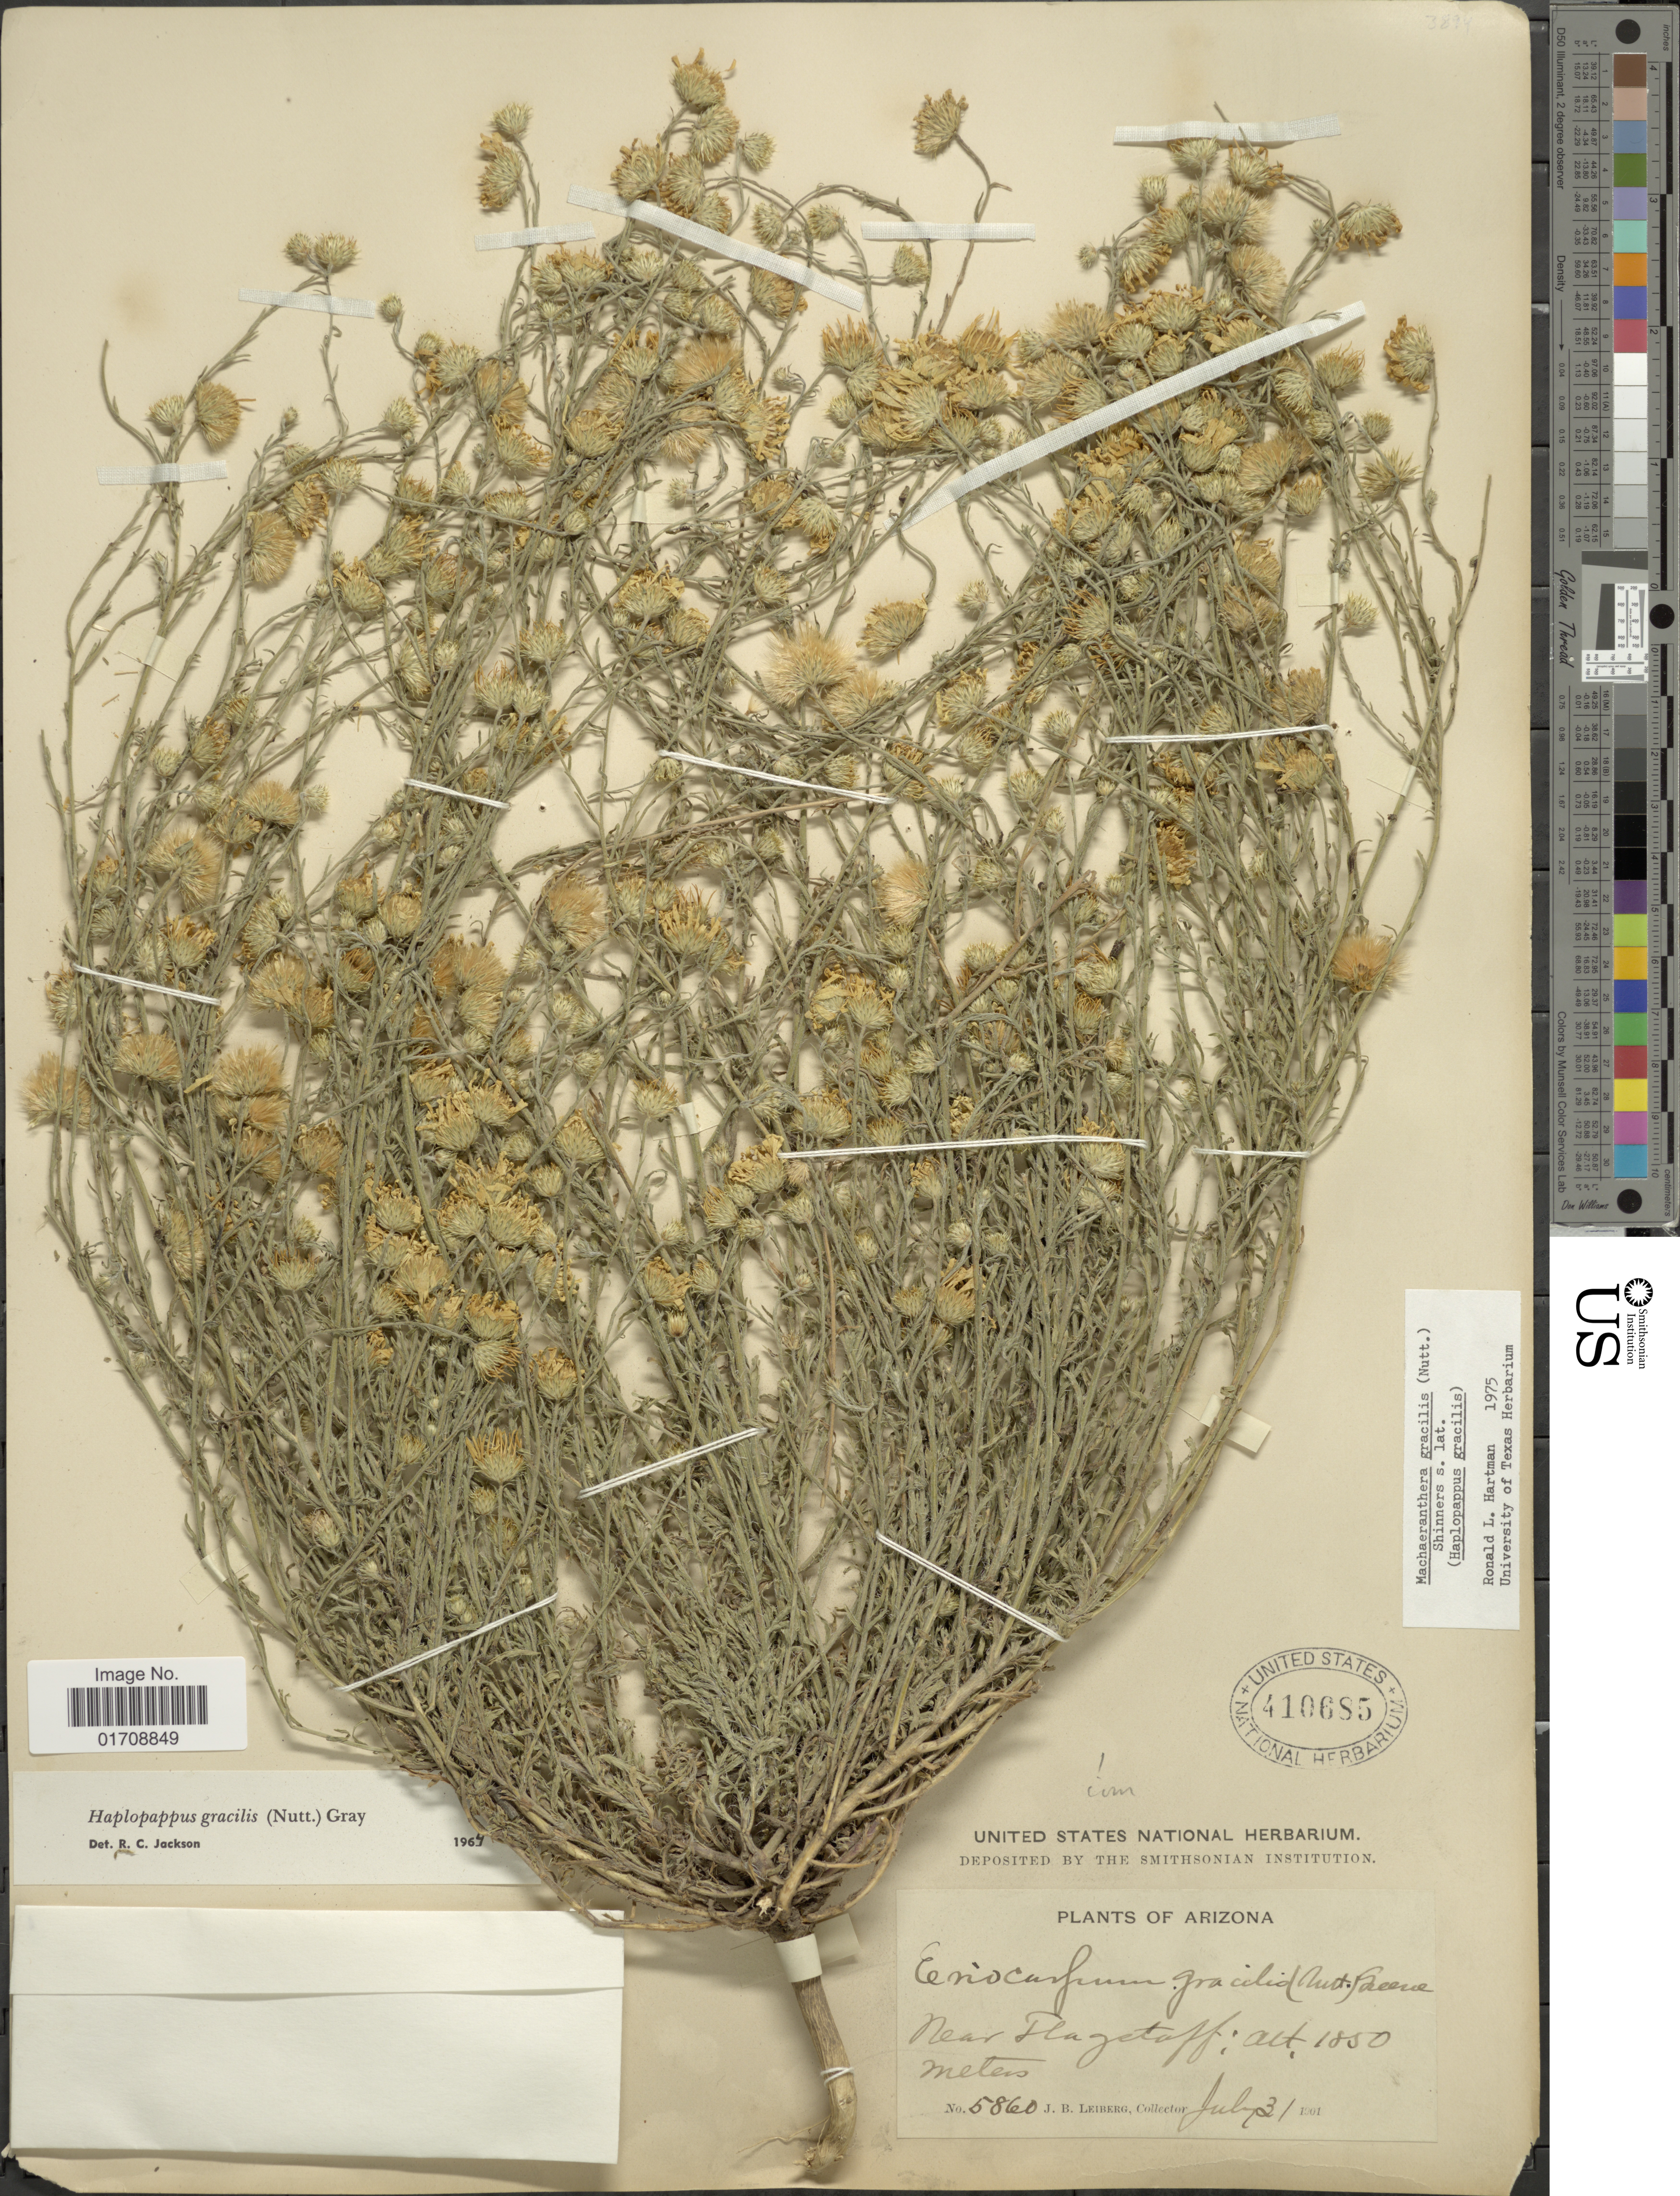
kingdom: Plantae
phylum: Tracheophyta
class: Magnoliopsida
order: Asterales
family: Asteraceae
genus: Machaeranthera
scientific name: Machaeranthera gracilis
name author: (Nutt.) Shinners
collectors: J. B. Leiberg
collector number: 5860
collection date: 1901-07-31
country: United States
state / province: Arizona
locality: Near Flagstaff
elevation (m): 1850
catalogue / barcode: US 410685